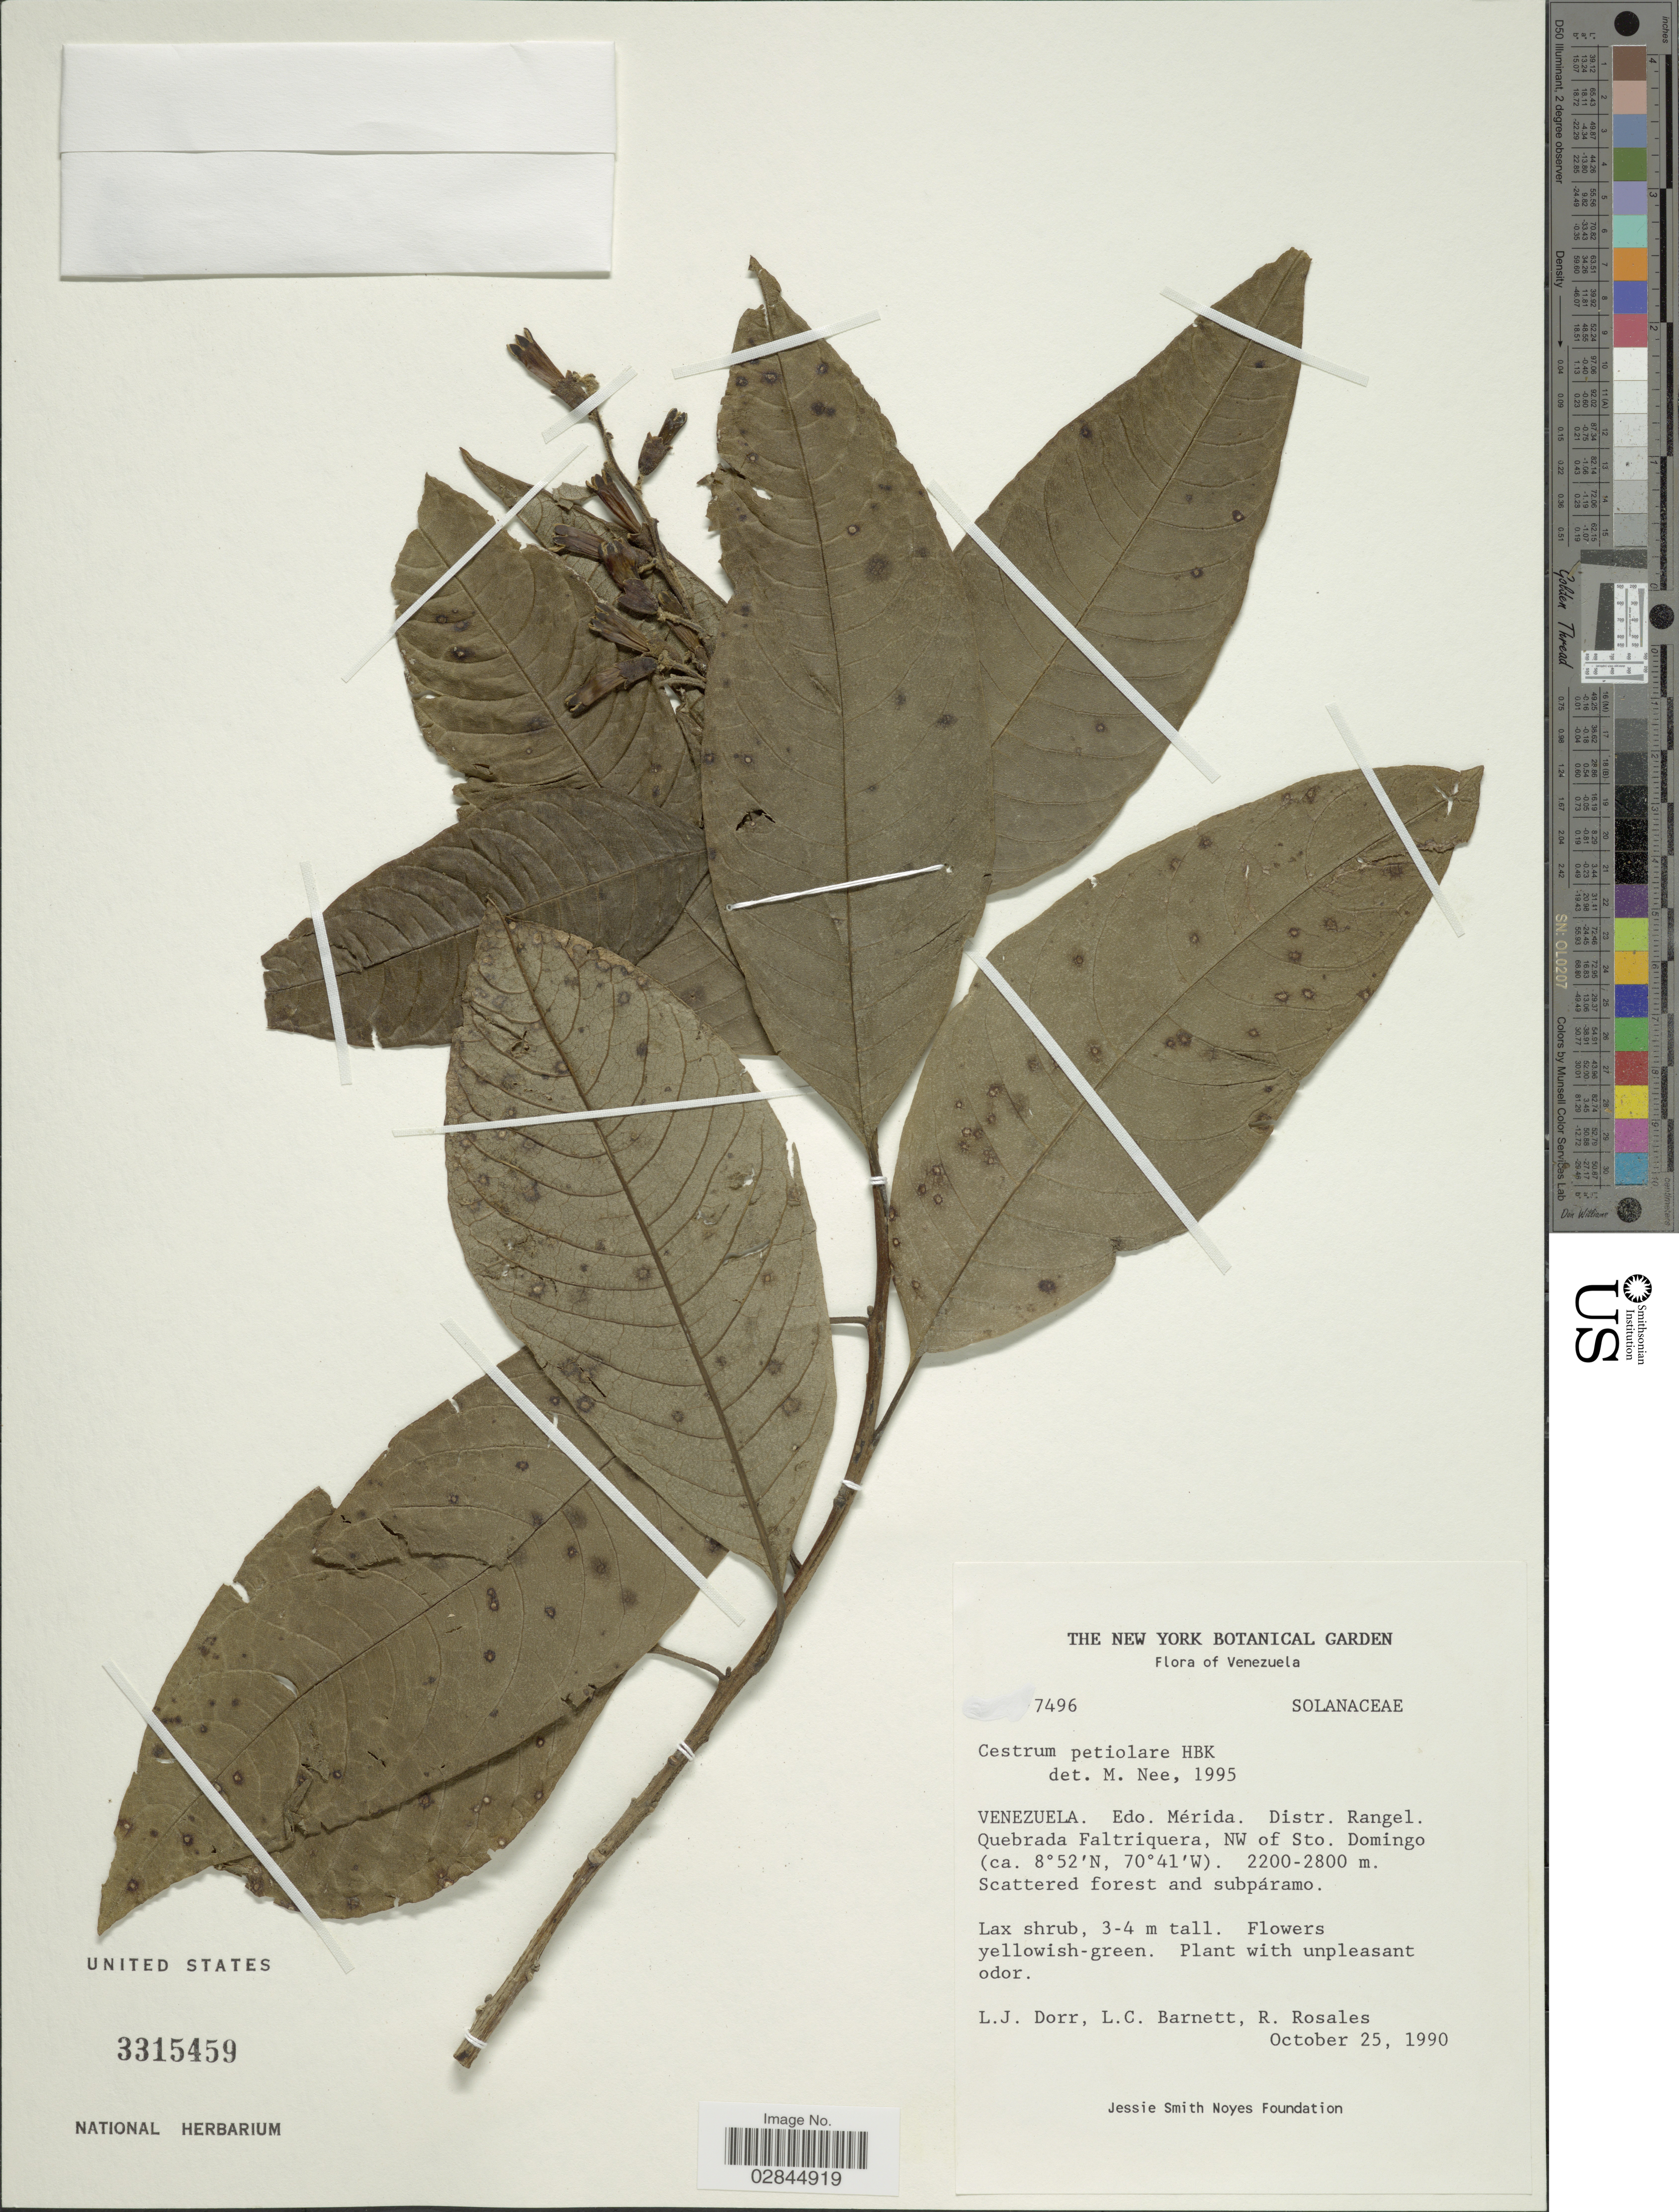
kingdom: Plantae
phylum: Tracheophyta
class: Magnoliopsida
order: Solanales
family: Solanaceae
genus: Cestrum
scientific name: Cestrum petiolare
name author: Kunth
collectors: L. J. Dorr, L. C. Barnett & R. Rosales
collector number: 7496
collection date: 1990-10-25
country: Venezuela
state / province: Mérida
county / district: Rangel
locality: Quebrada Faltriquera, NW of Sto. Domingo.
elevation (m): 2200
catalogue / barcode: US 3315459